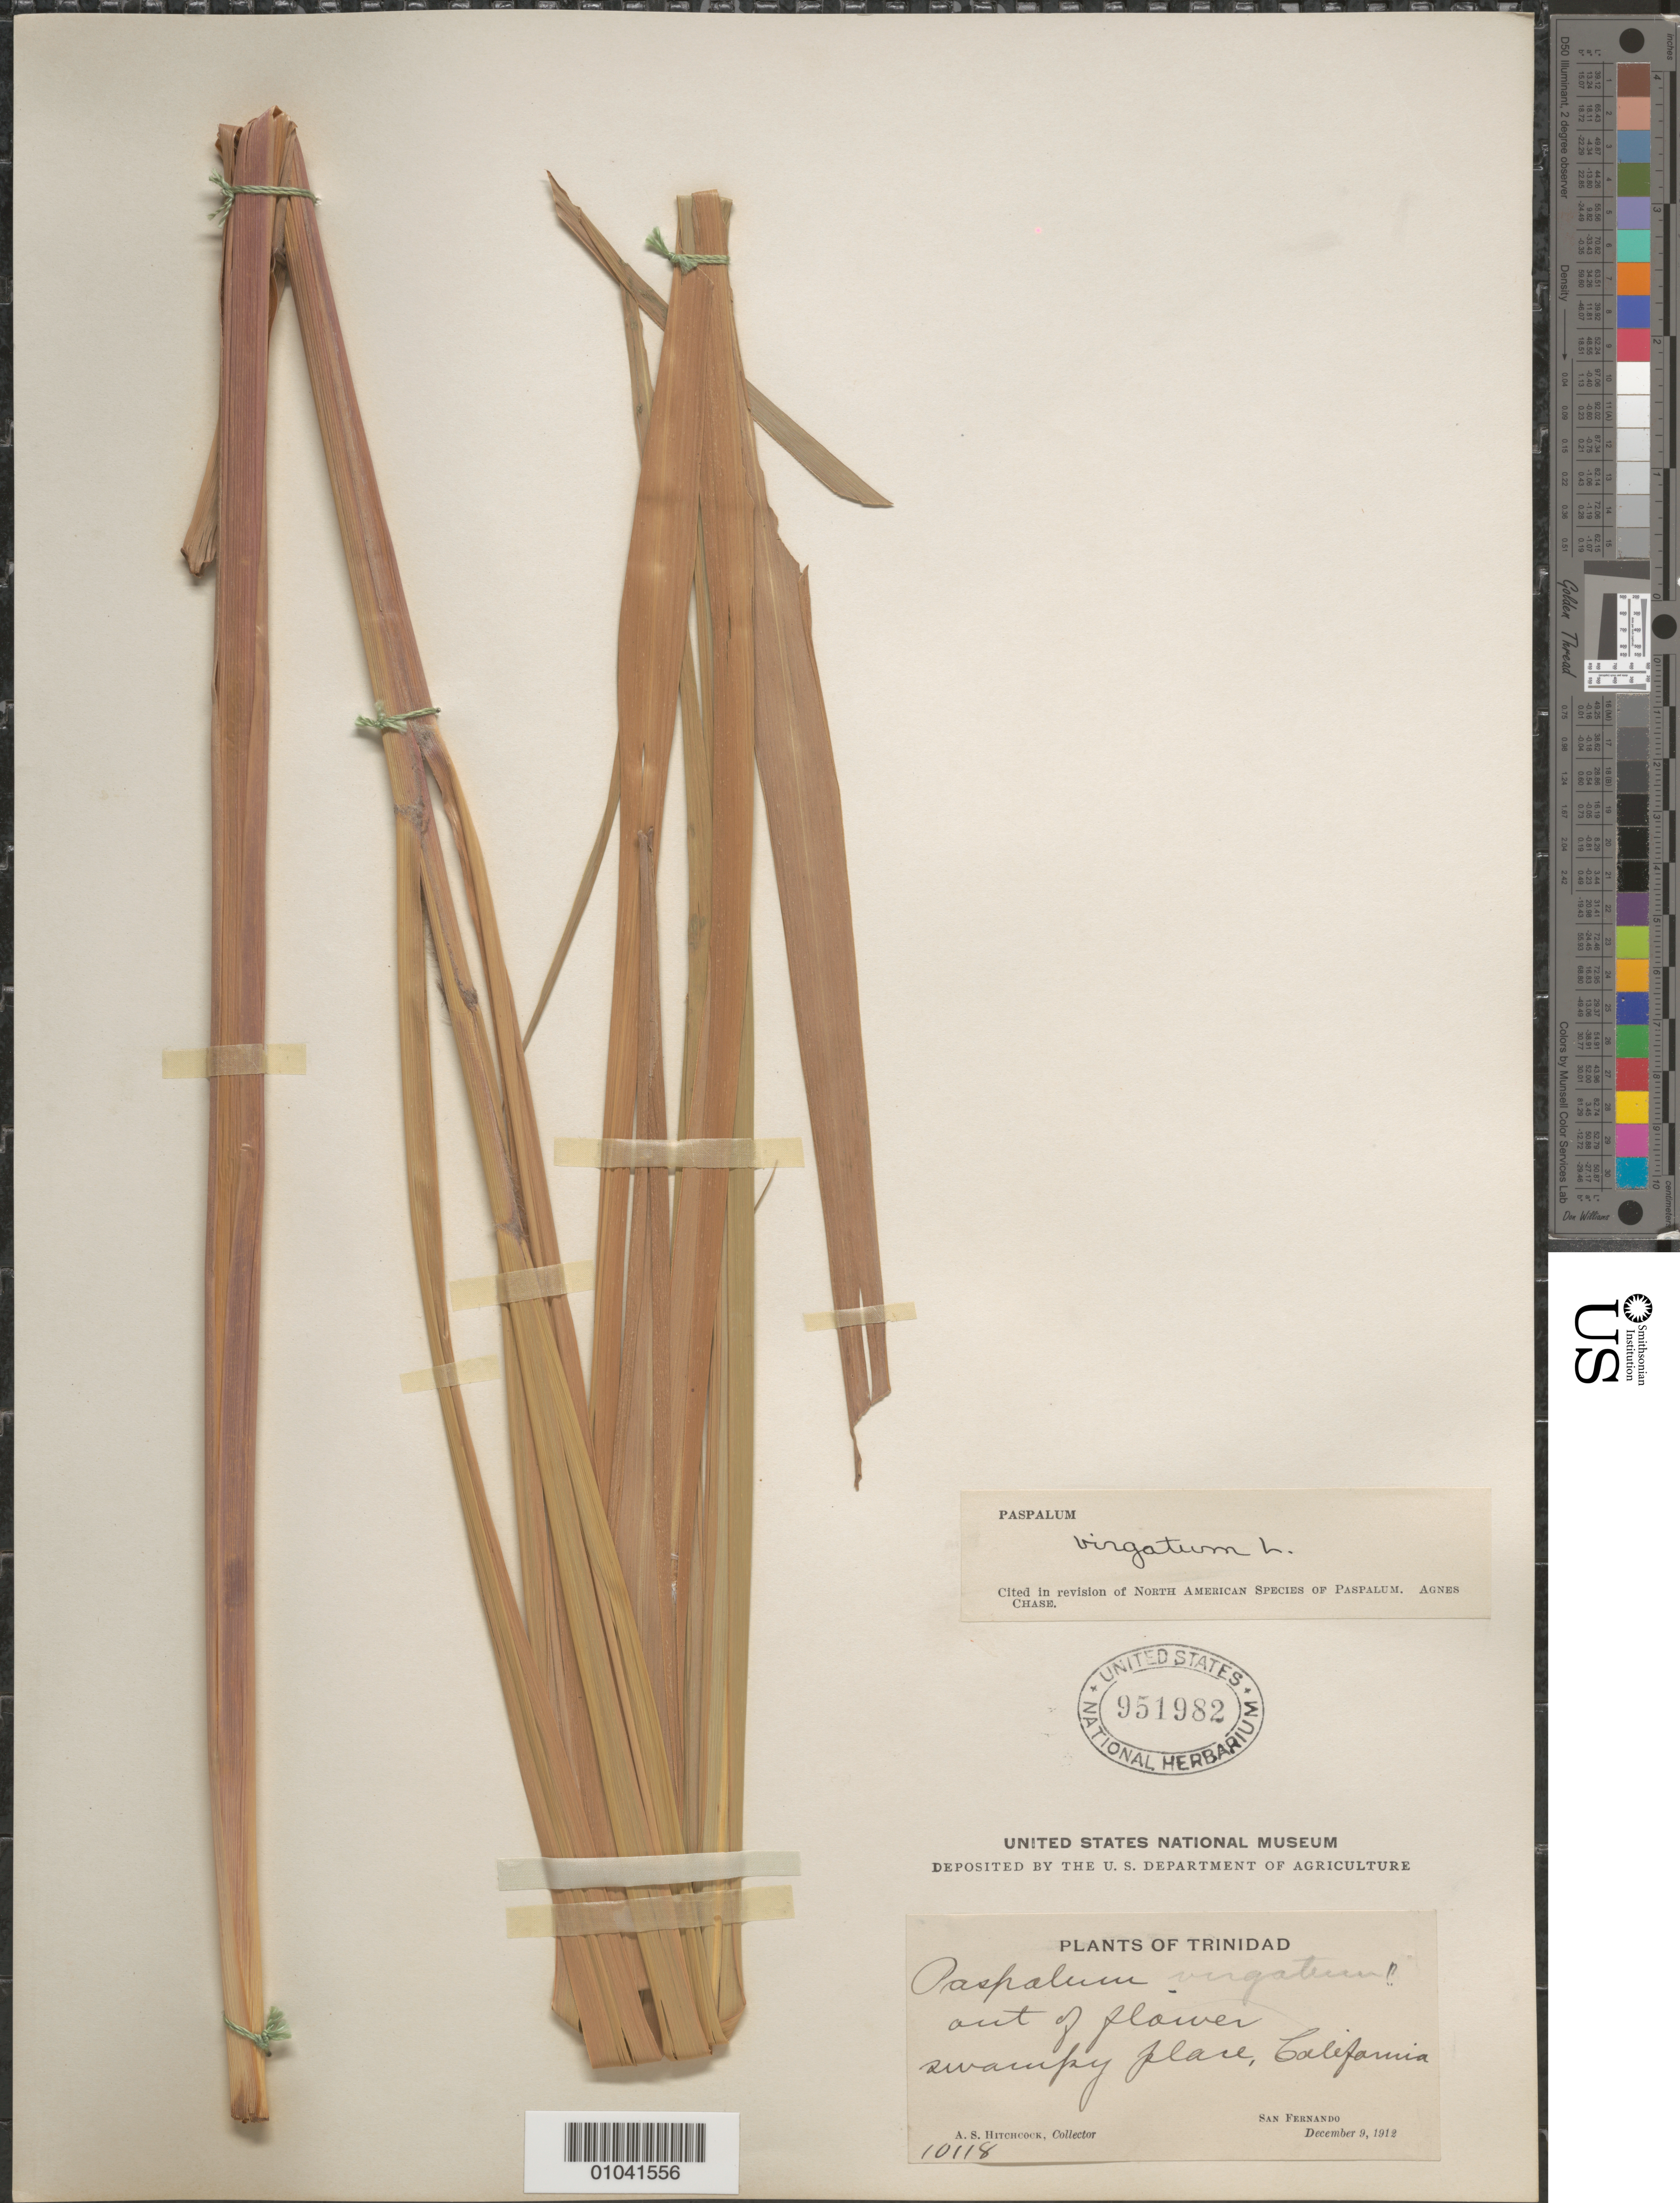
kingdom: Plantae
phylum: Tracheophyta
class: Liliopsida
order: Poales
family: Poaceae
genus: Paspalum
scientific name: Paspalum virgatum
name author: L.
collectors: A. S. Hitchcock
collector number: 10118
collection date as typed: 09 Dec 1912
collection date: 1912-12-09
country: Trinidad and Tobago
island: Trinidad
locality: Califamia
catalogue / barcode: US 951982